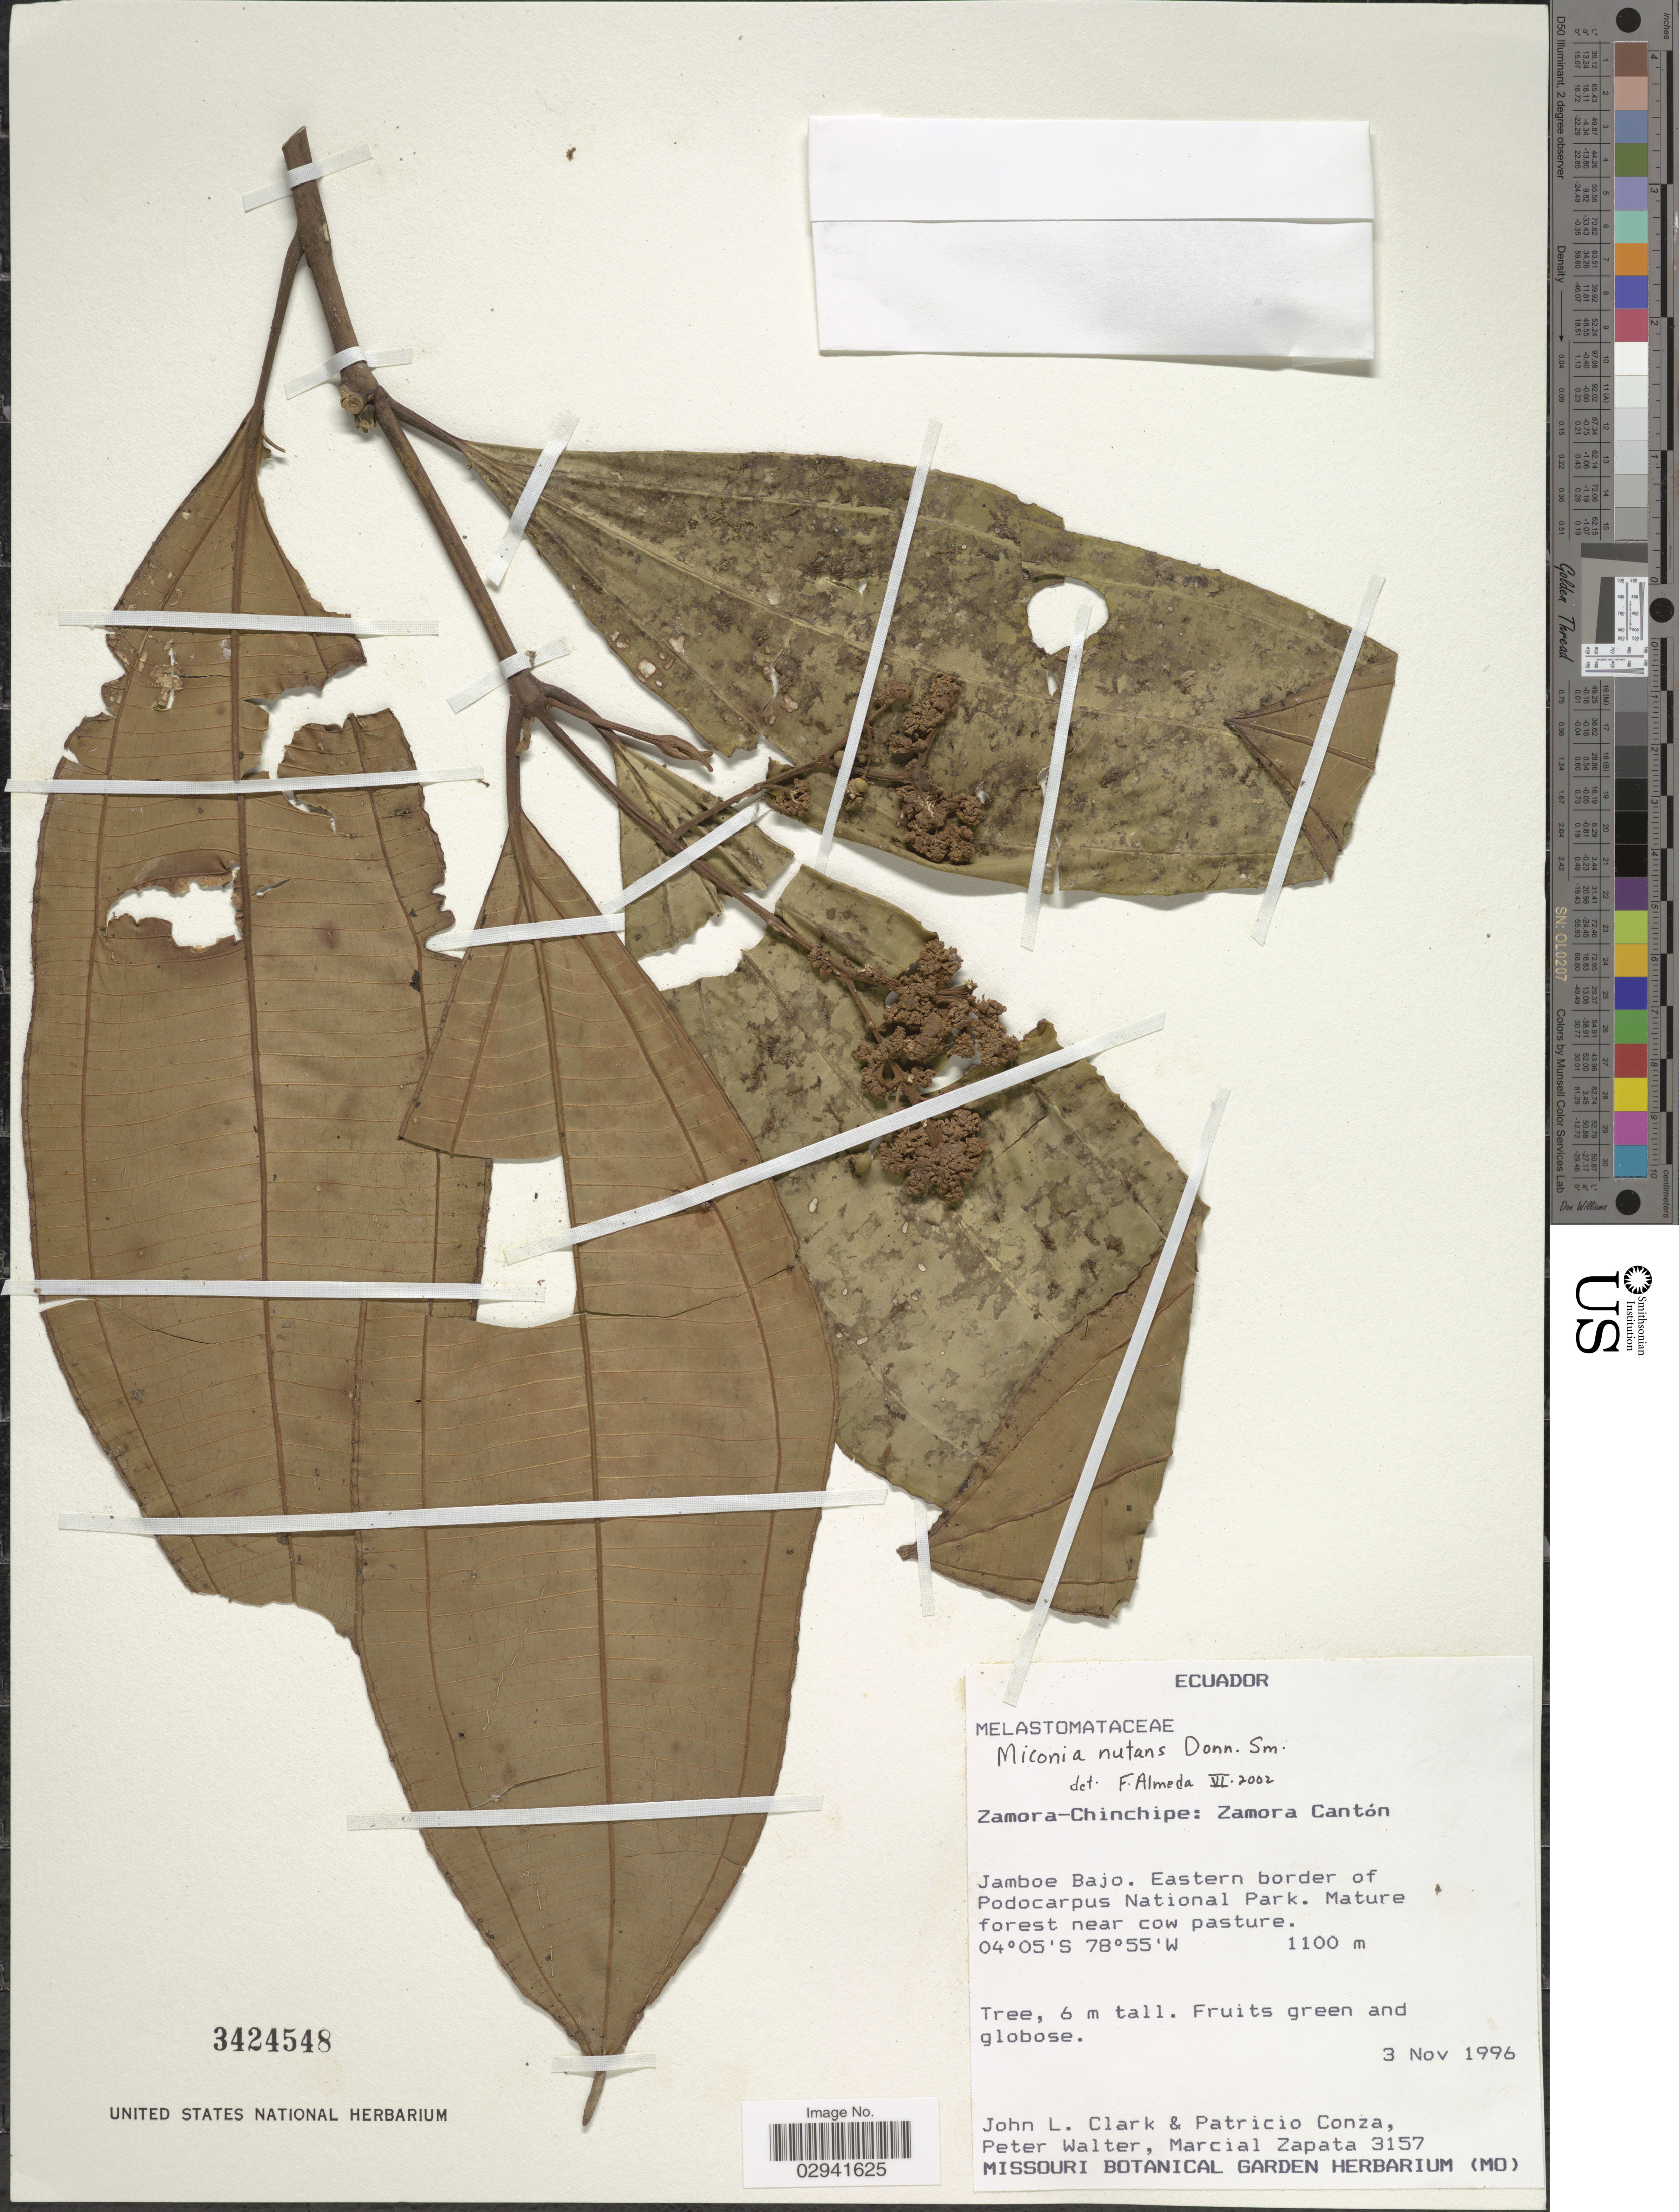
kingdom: Plantae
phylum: Tracheophyta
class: Magnoliopsida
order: Myrtales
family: Melastomataceae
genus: Miconia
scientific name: Miconia nutans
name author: Donn. Sm.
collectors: J. L. Clark, P. Conza, P. Walter & M. Zapata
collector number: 3157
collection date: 1996-11-03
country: Ecuador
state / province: Zamora-Chinchipe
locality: Zamora Cantón. Jamboe Bajo. Eastern border of Podocarpus National Park. Mature forest near cow pasture.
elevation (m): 1100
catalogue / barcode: US 3424548